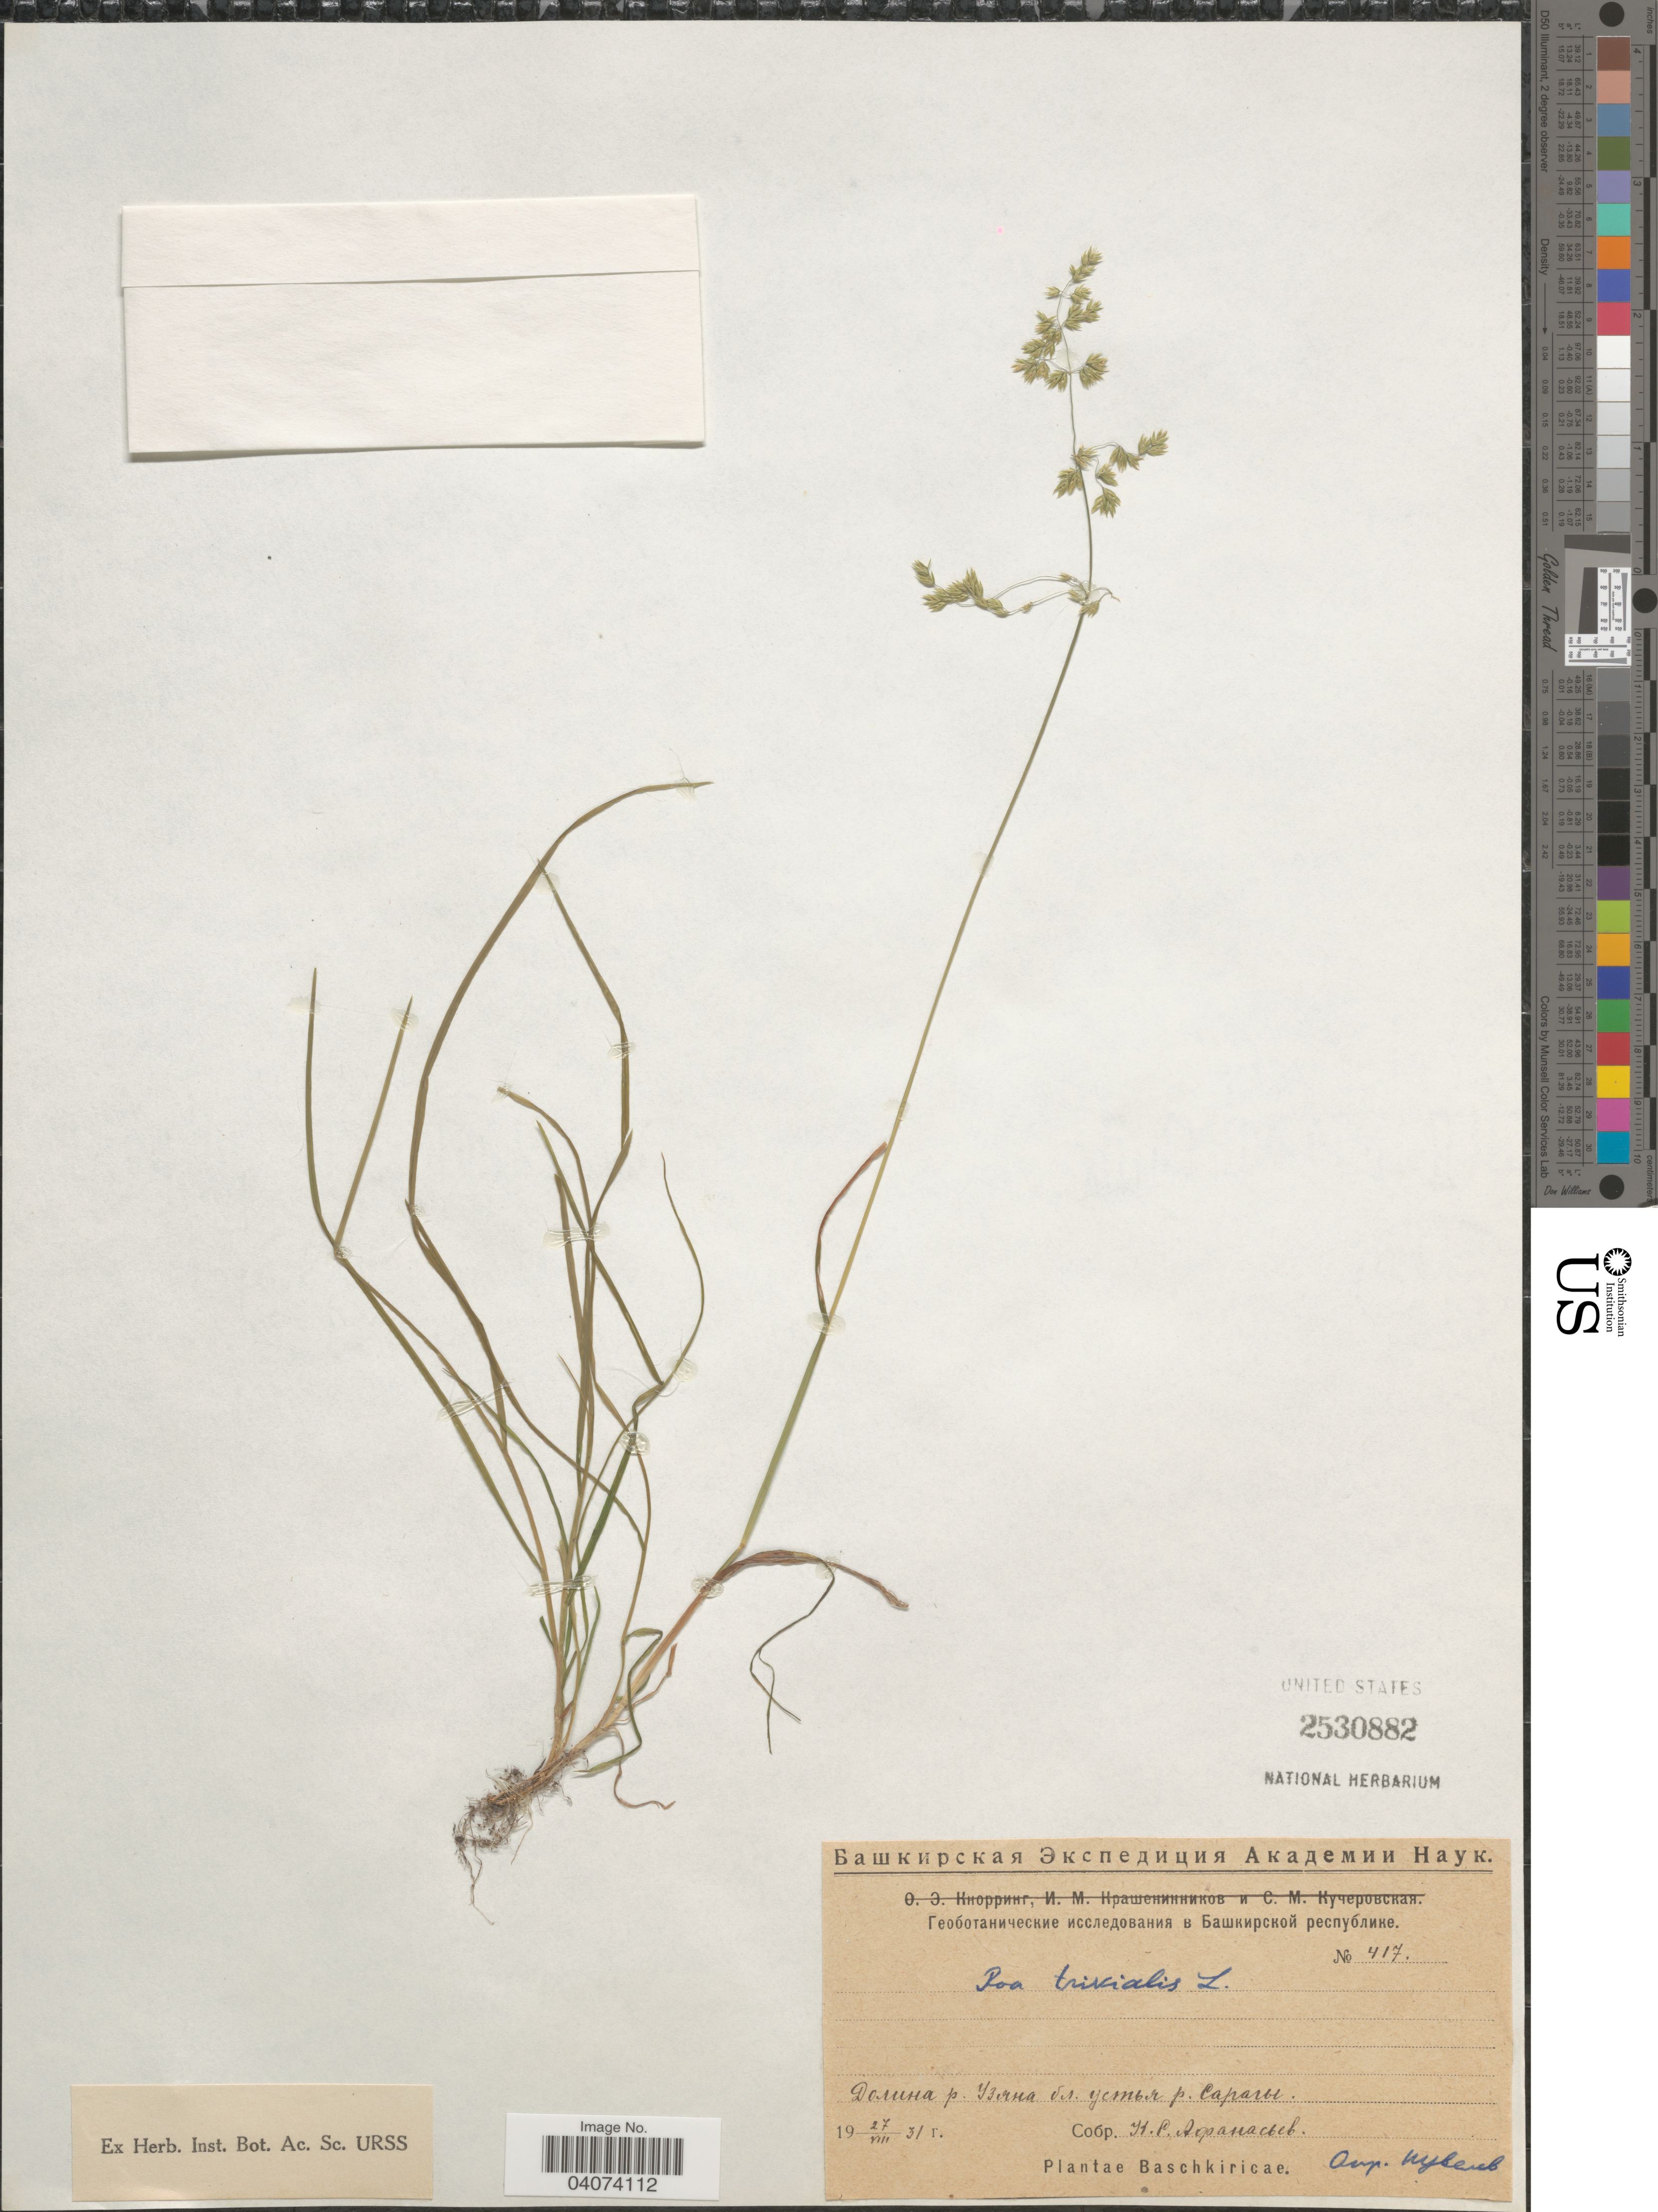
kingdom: Plantae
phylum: Tracheophyta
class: Liliopsida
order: Poales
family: Poaceae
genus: Poa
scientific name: Poa trivialis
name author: L.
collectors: K. Afanasev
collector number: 417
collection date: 1931-08-27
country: Russian Federation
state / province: Bashkortostan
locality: Valley of river Uzyan near mouth of river Saragy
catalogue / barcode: US 2530882